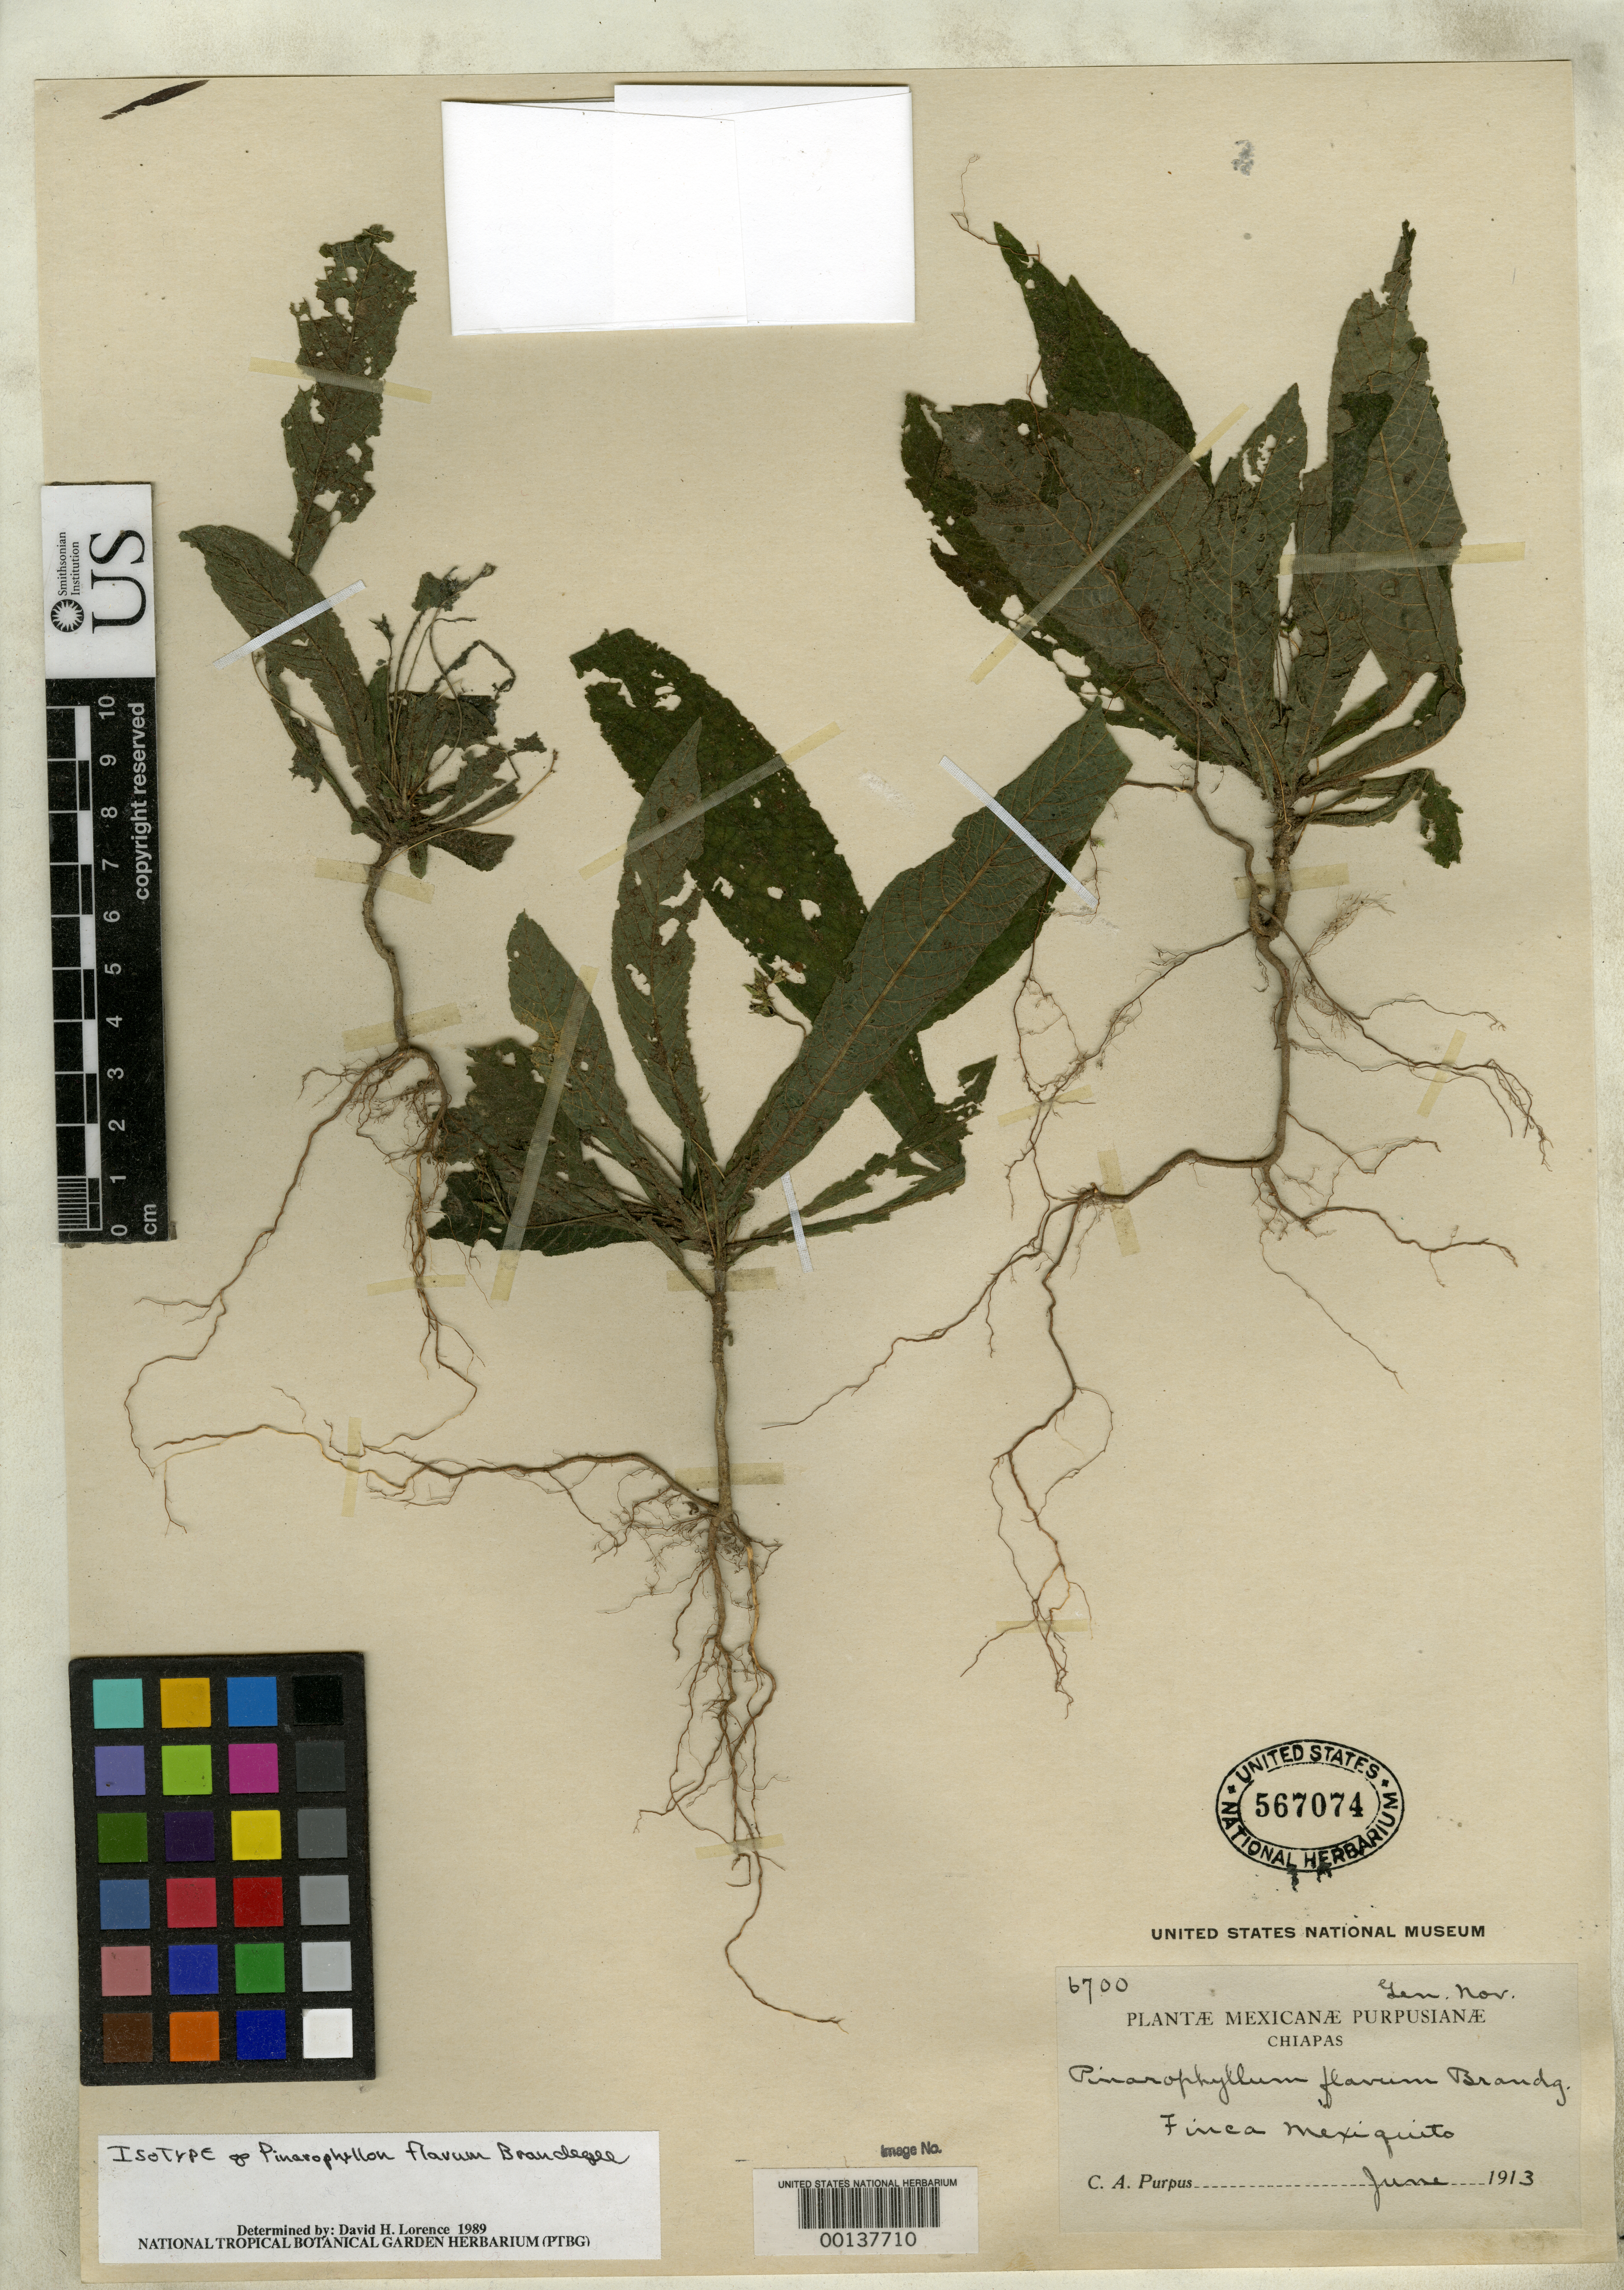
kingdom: Plantae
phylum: Tracheophyta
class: Magnoliopsida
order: Gentianales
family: Rubiaceae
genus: Pinarophyllon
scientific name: Pinarophyllon flavum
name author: Brandegee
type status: Isotype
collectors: C. A. Purpus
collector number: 6700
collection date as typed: Jun 1913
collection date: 1913-06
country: Mexico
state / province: Chiapas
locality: Near Finca Mexiquito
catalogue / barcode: US 567074